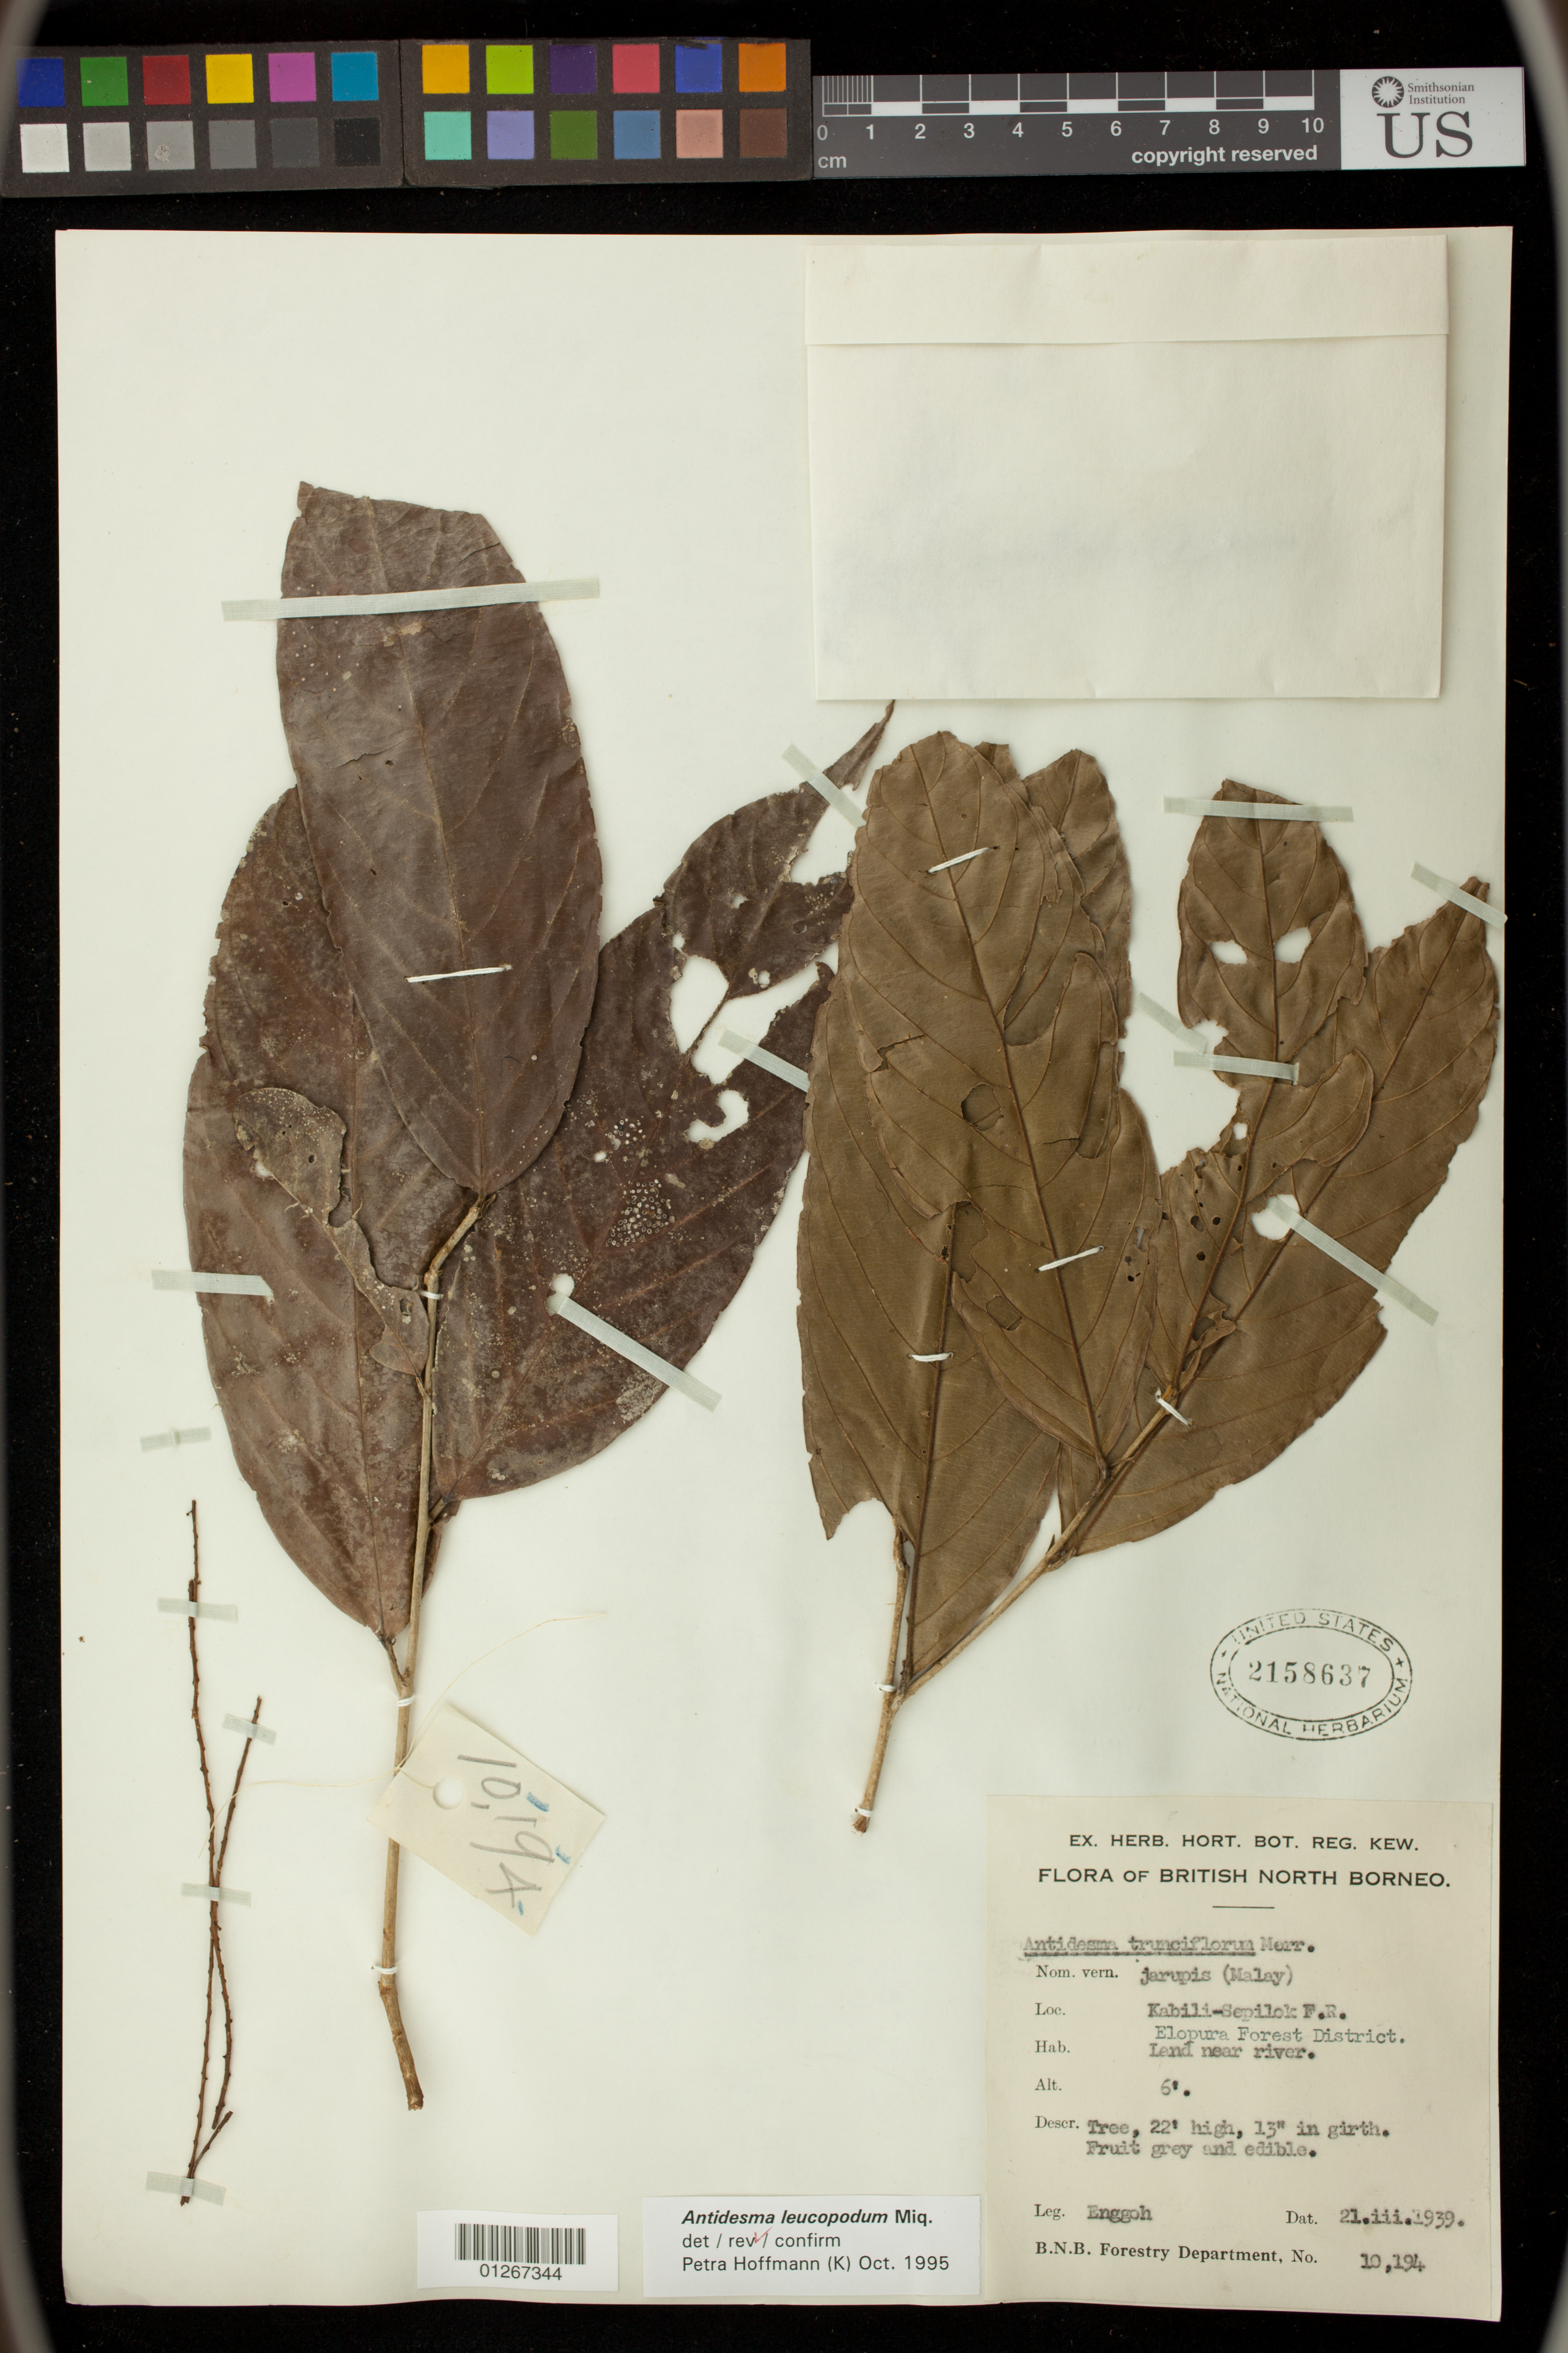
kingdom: Plantae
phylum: Tracheophyta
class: Magnoliopsida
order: Malpighiales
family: Phyllanthaceae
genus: Antidesma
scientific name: Antidesma leucopodum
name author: Miq.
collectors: -. Enggoh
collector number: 10194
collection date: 1939-03-21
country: Malaysia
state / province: Sabah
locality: Kabili-Sepilok F.R.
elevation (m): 2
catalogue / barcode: US 2158637